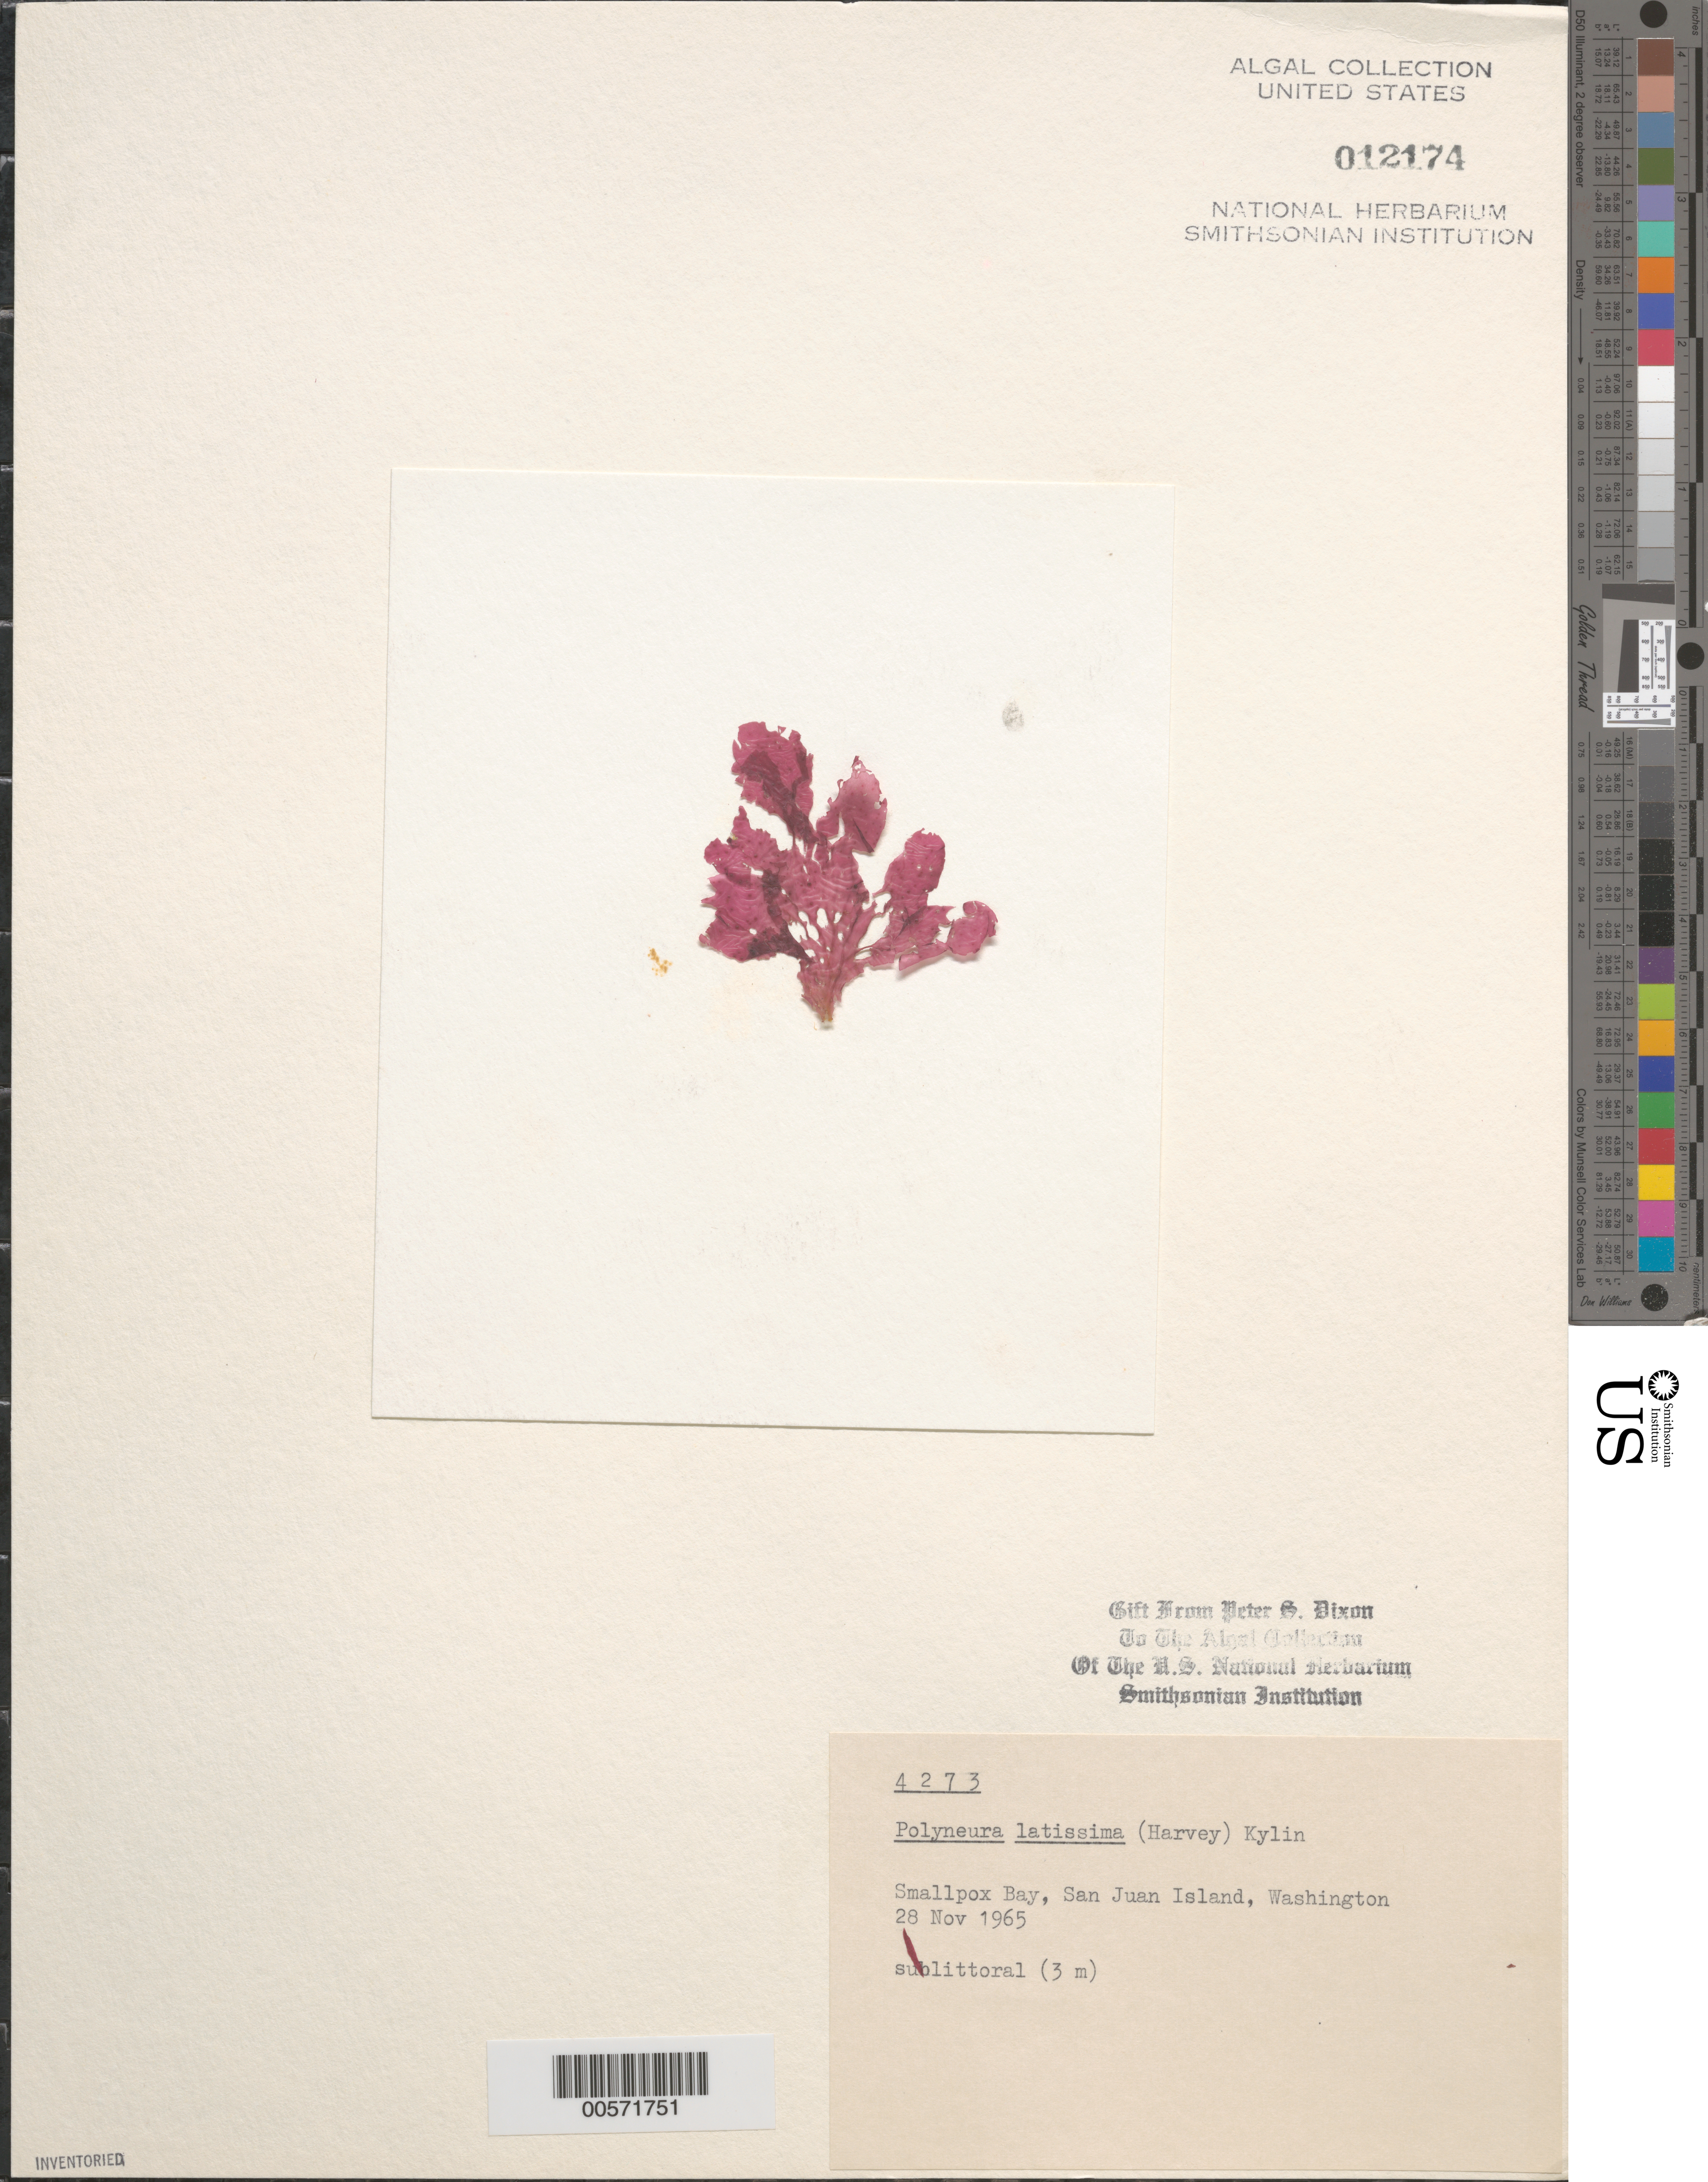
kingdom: Plantae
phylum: Rhodophyta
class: Florideophyceae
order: Ceramiales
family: Delesseriaceae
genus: Polyneura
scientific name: Polyneura latissima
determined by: Dixon, P. S.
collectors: P. S. Dixon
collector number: PSD 4273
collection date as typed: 28 Nov 1965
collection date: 1965-11-28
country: United States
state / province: Washington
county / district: San Juan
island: San Juan Island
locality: Smallpox Bay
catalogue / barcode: US 12174